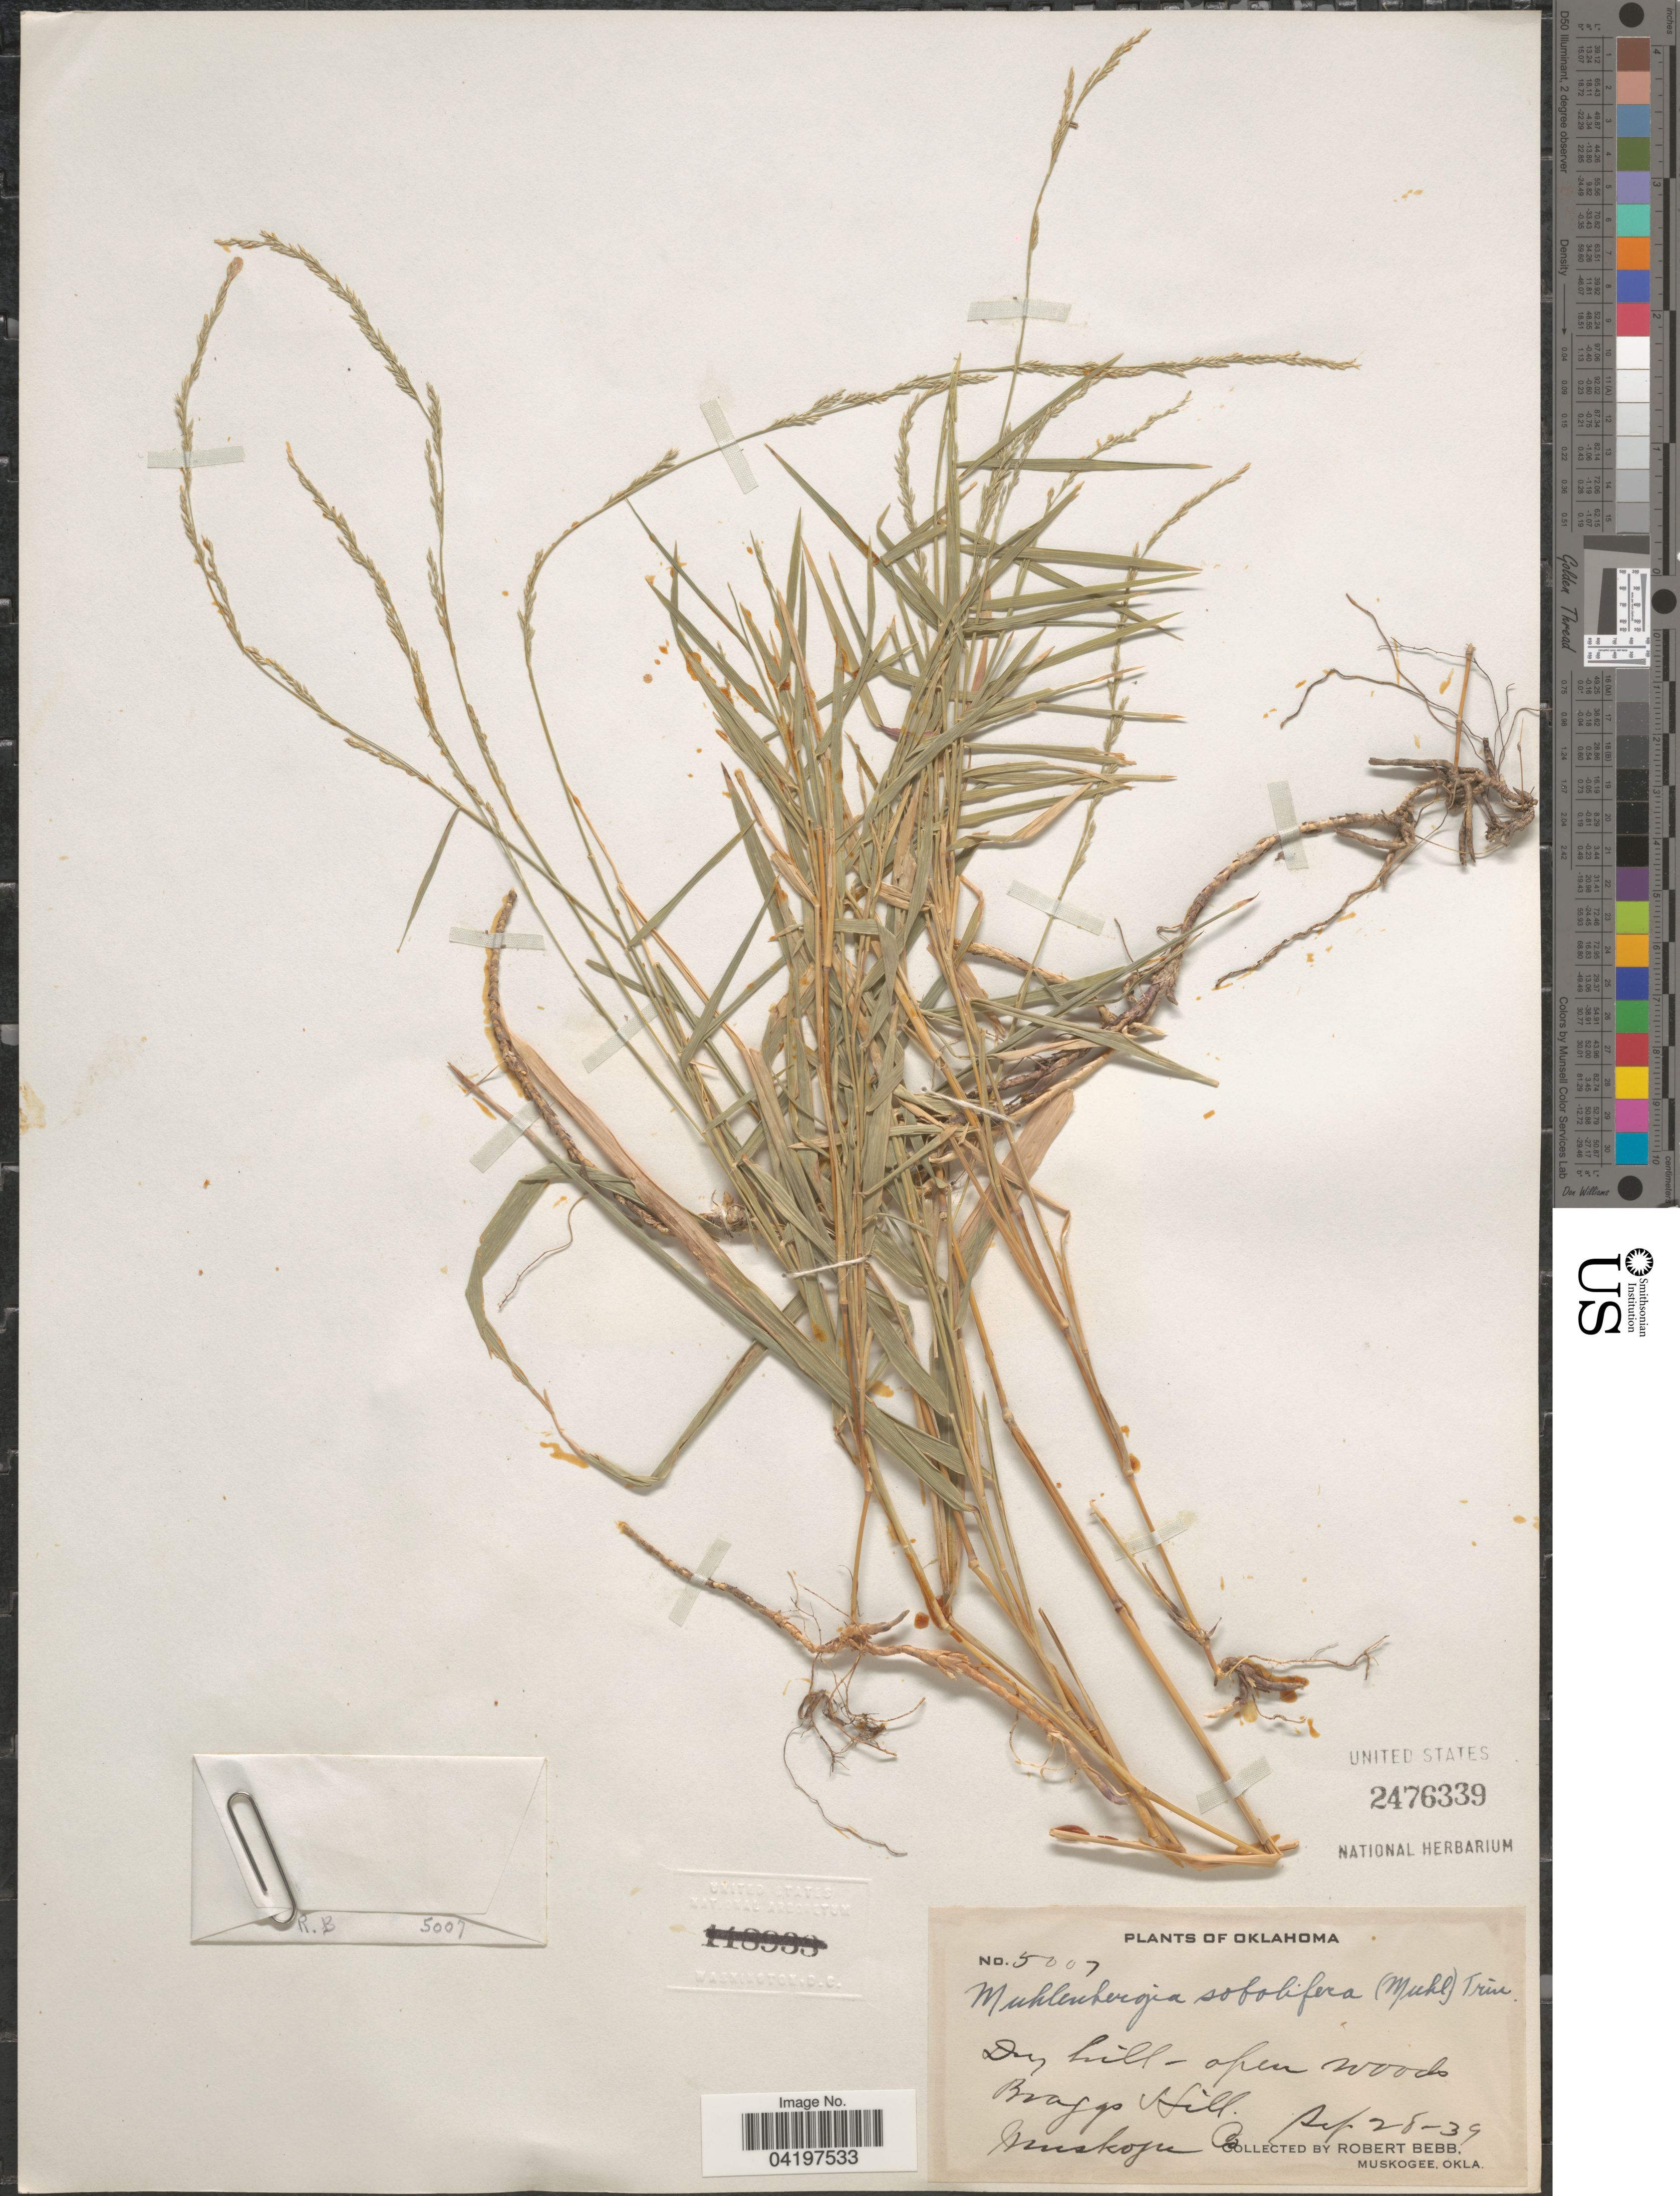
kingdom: Plantae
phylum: Tracheophyta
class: Liliopsida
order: Poales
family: Poaceae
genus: Muhlenbergia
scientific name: Muhlenbergia sobolifera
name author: (Muhl. ex Willd.) Trin.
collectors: R. Bebb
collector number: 5007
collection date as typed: Transcribed d/m/y: 28/9/39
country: United States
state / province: Oklahoma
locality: Dry hill-open woods. Braggs Hill. Muskogee Co.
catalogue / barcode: US 2476339